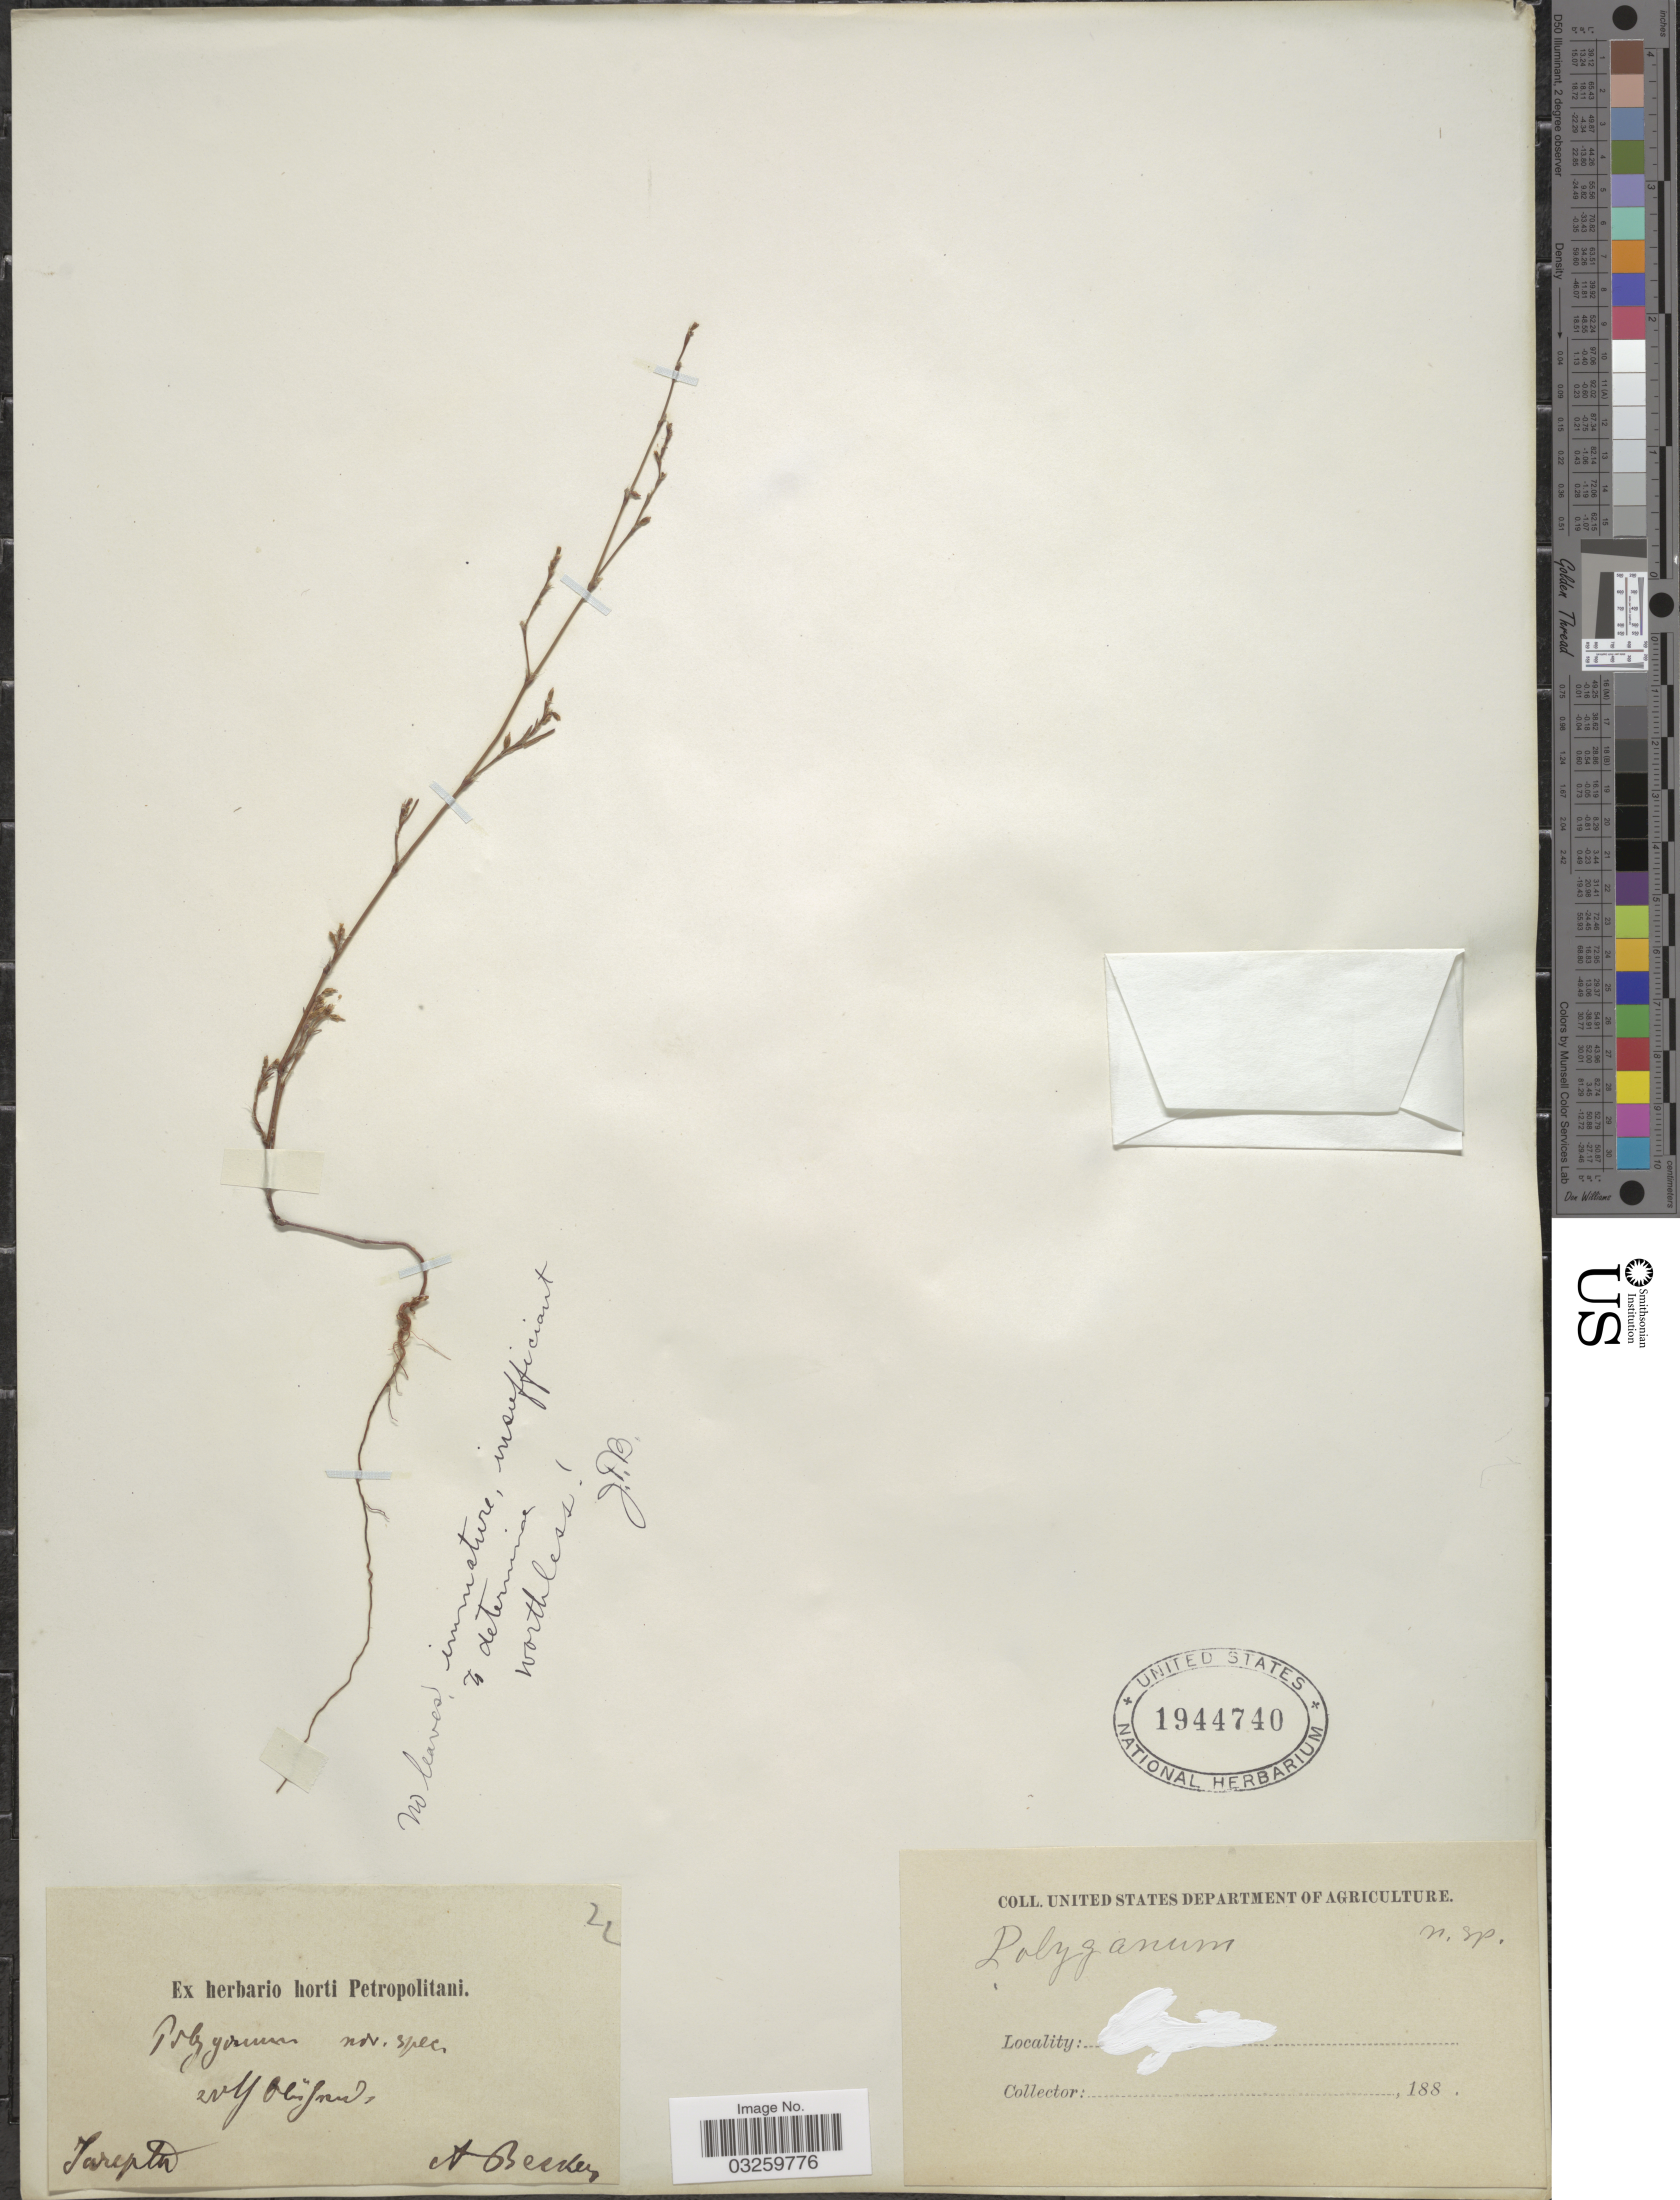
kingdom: Plantae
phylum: Tracheophyta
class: Magnoliopsida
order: Caryophyllales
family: Polygonaceae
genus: Polygonum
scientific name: Polygonum sp.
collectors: A. Becker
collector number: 22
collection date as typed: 188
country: Russian Federation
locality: Sarepta.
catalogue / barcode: US 1944740